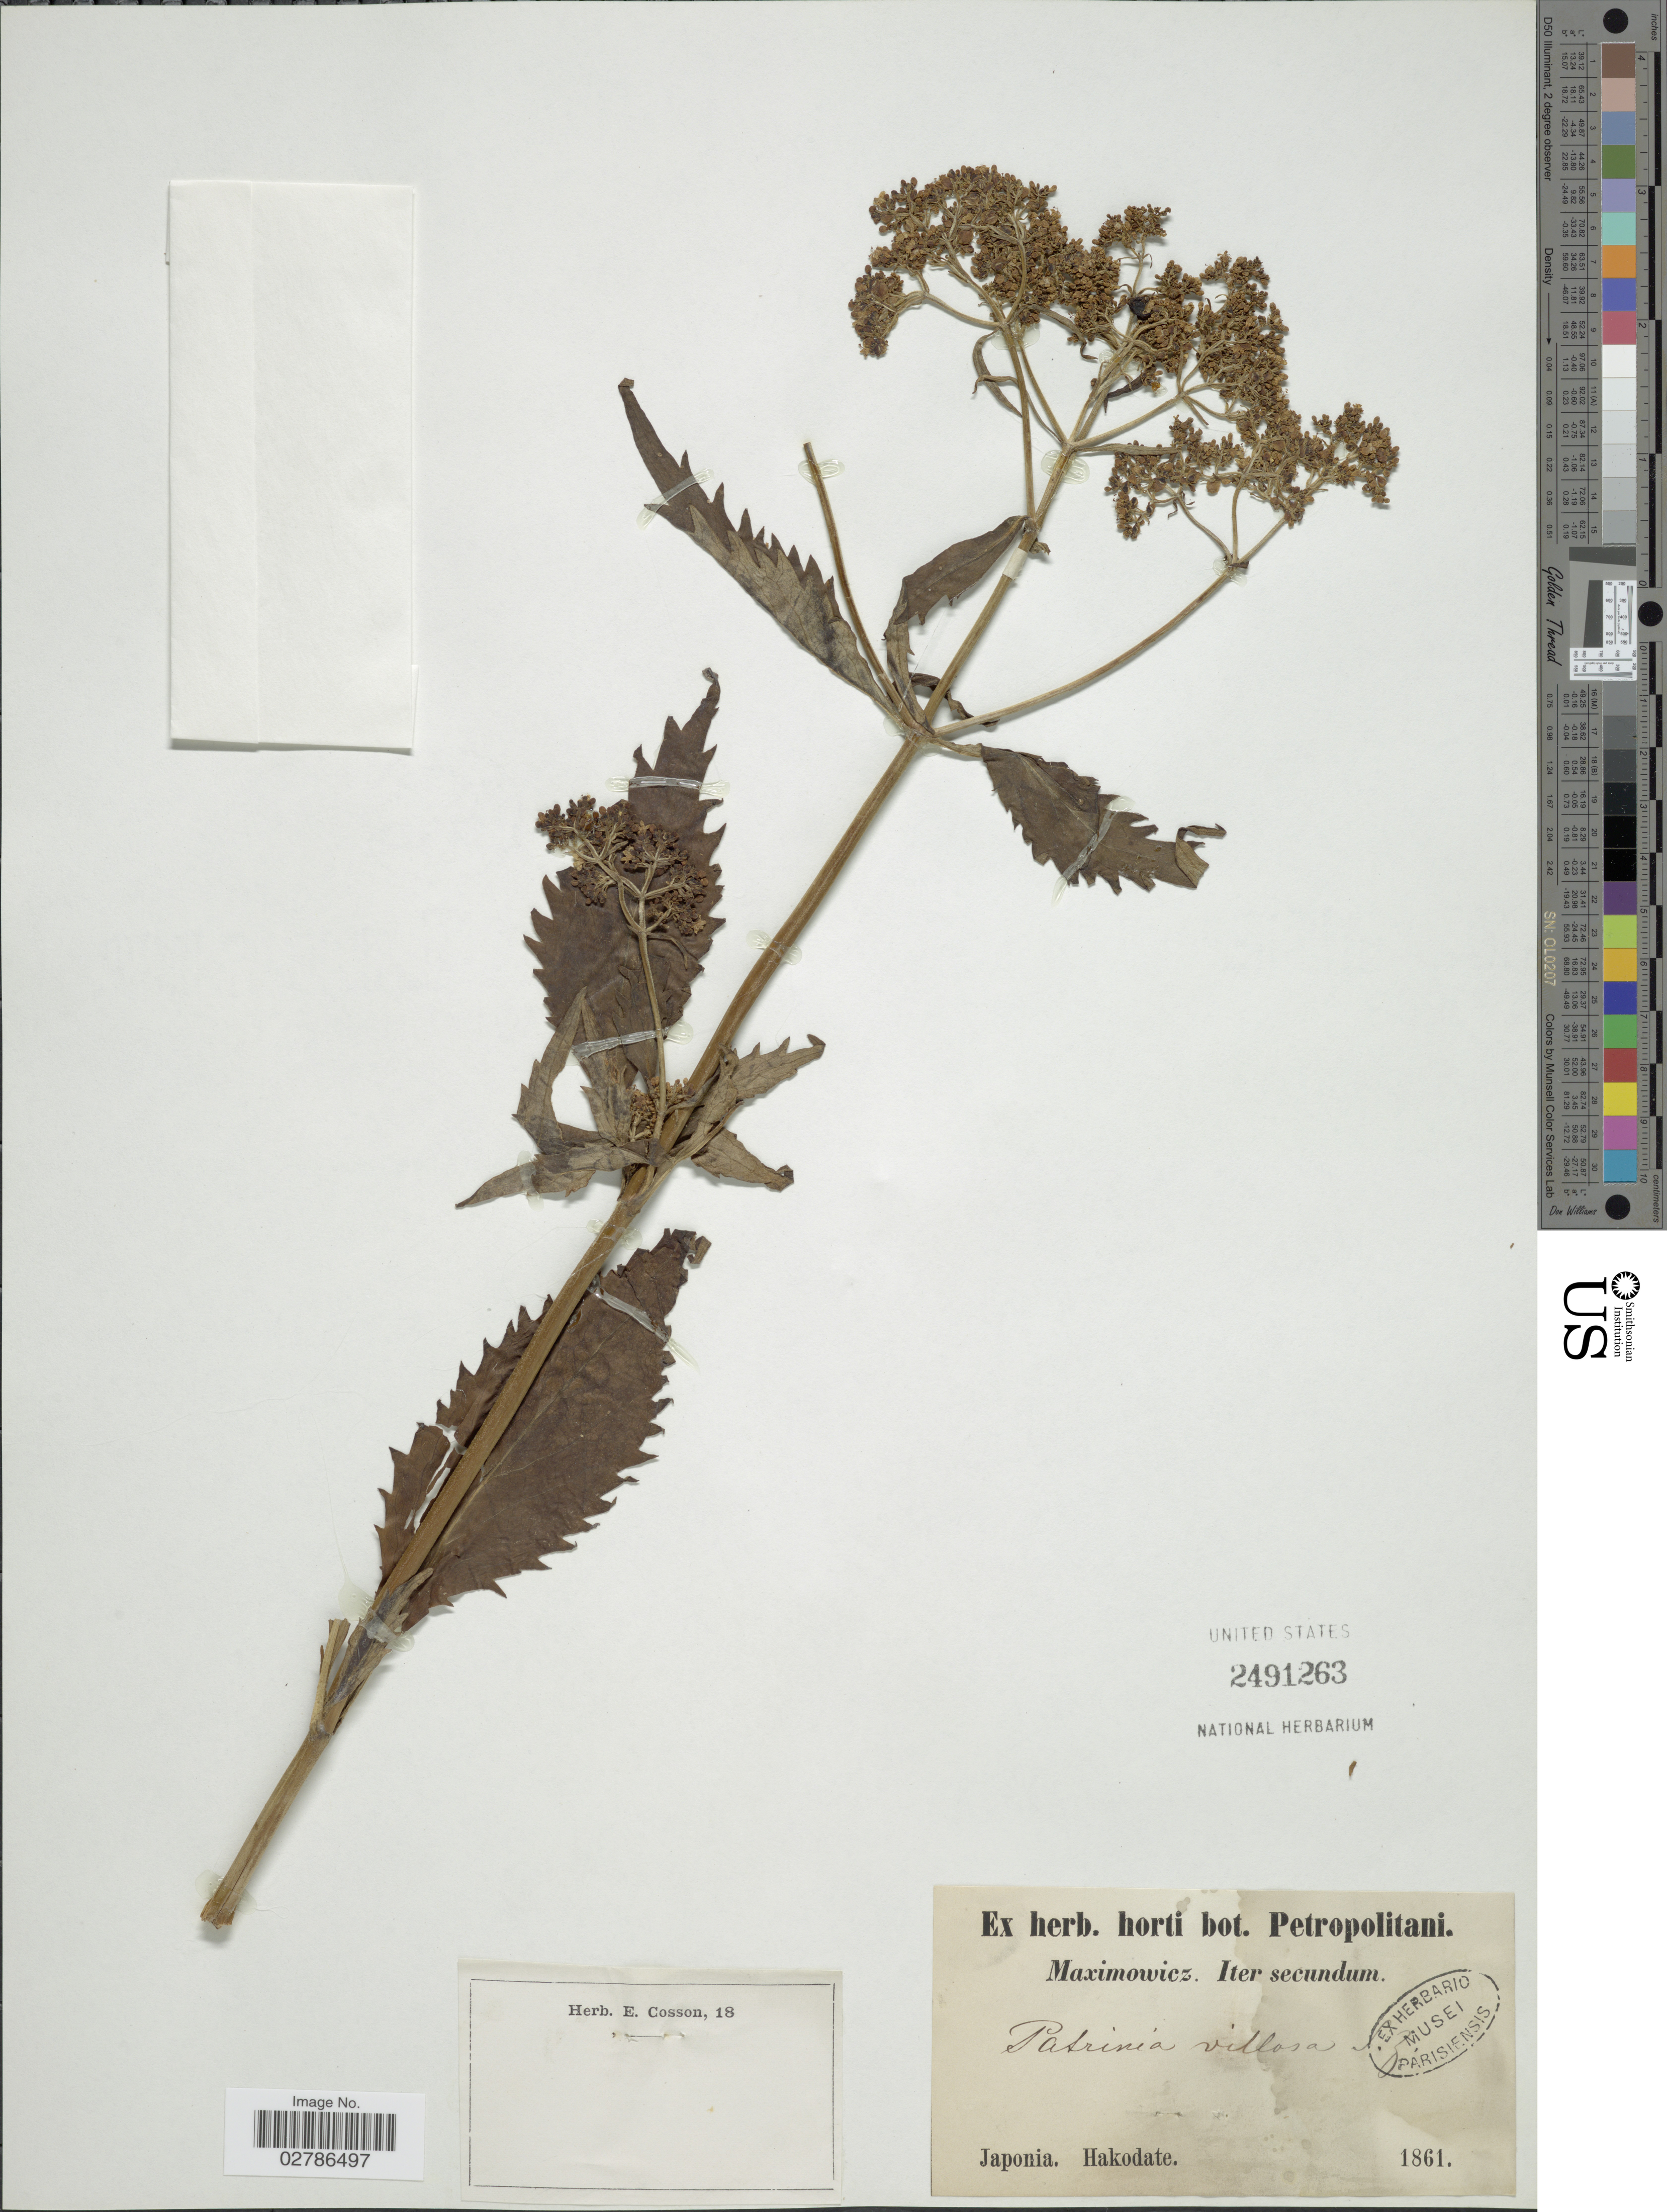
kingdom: Plantae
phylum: Tracheophyta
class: Magnoliopsida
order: Dipsacales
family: Caprifoliaceae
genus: Patrinia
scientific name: Patrinia villosa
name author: (Thunb.) Dufr.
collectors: -. Maximowicz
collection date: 1861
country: Japan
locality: Hakodate.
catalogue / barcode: US 2491263